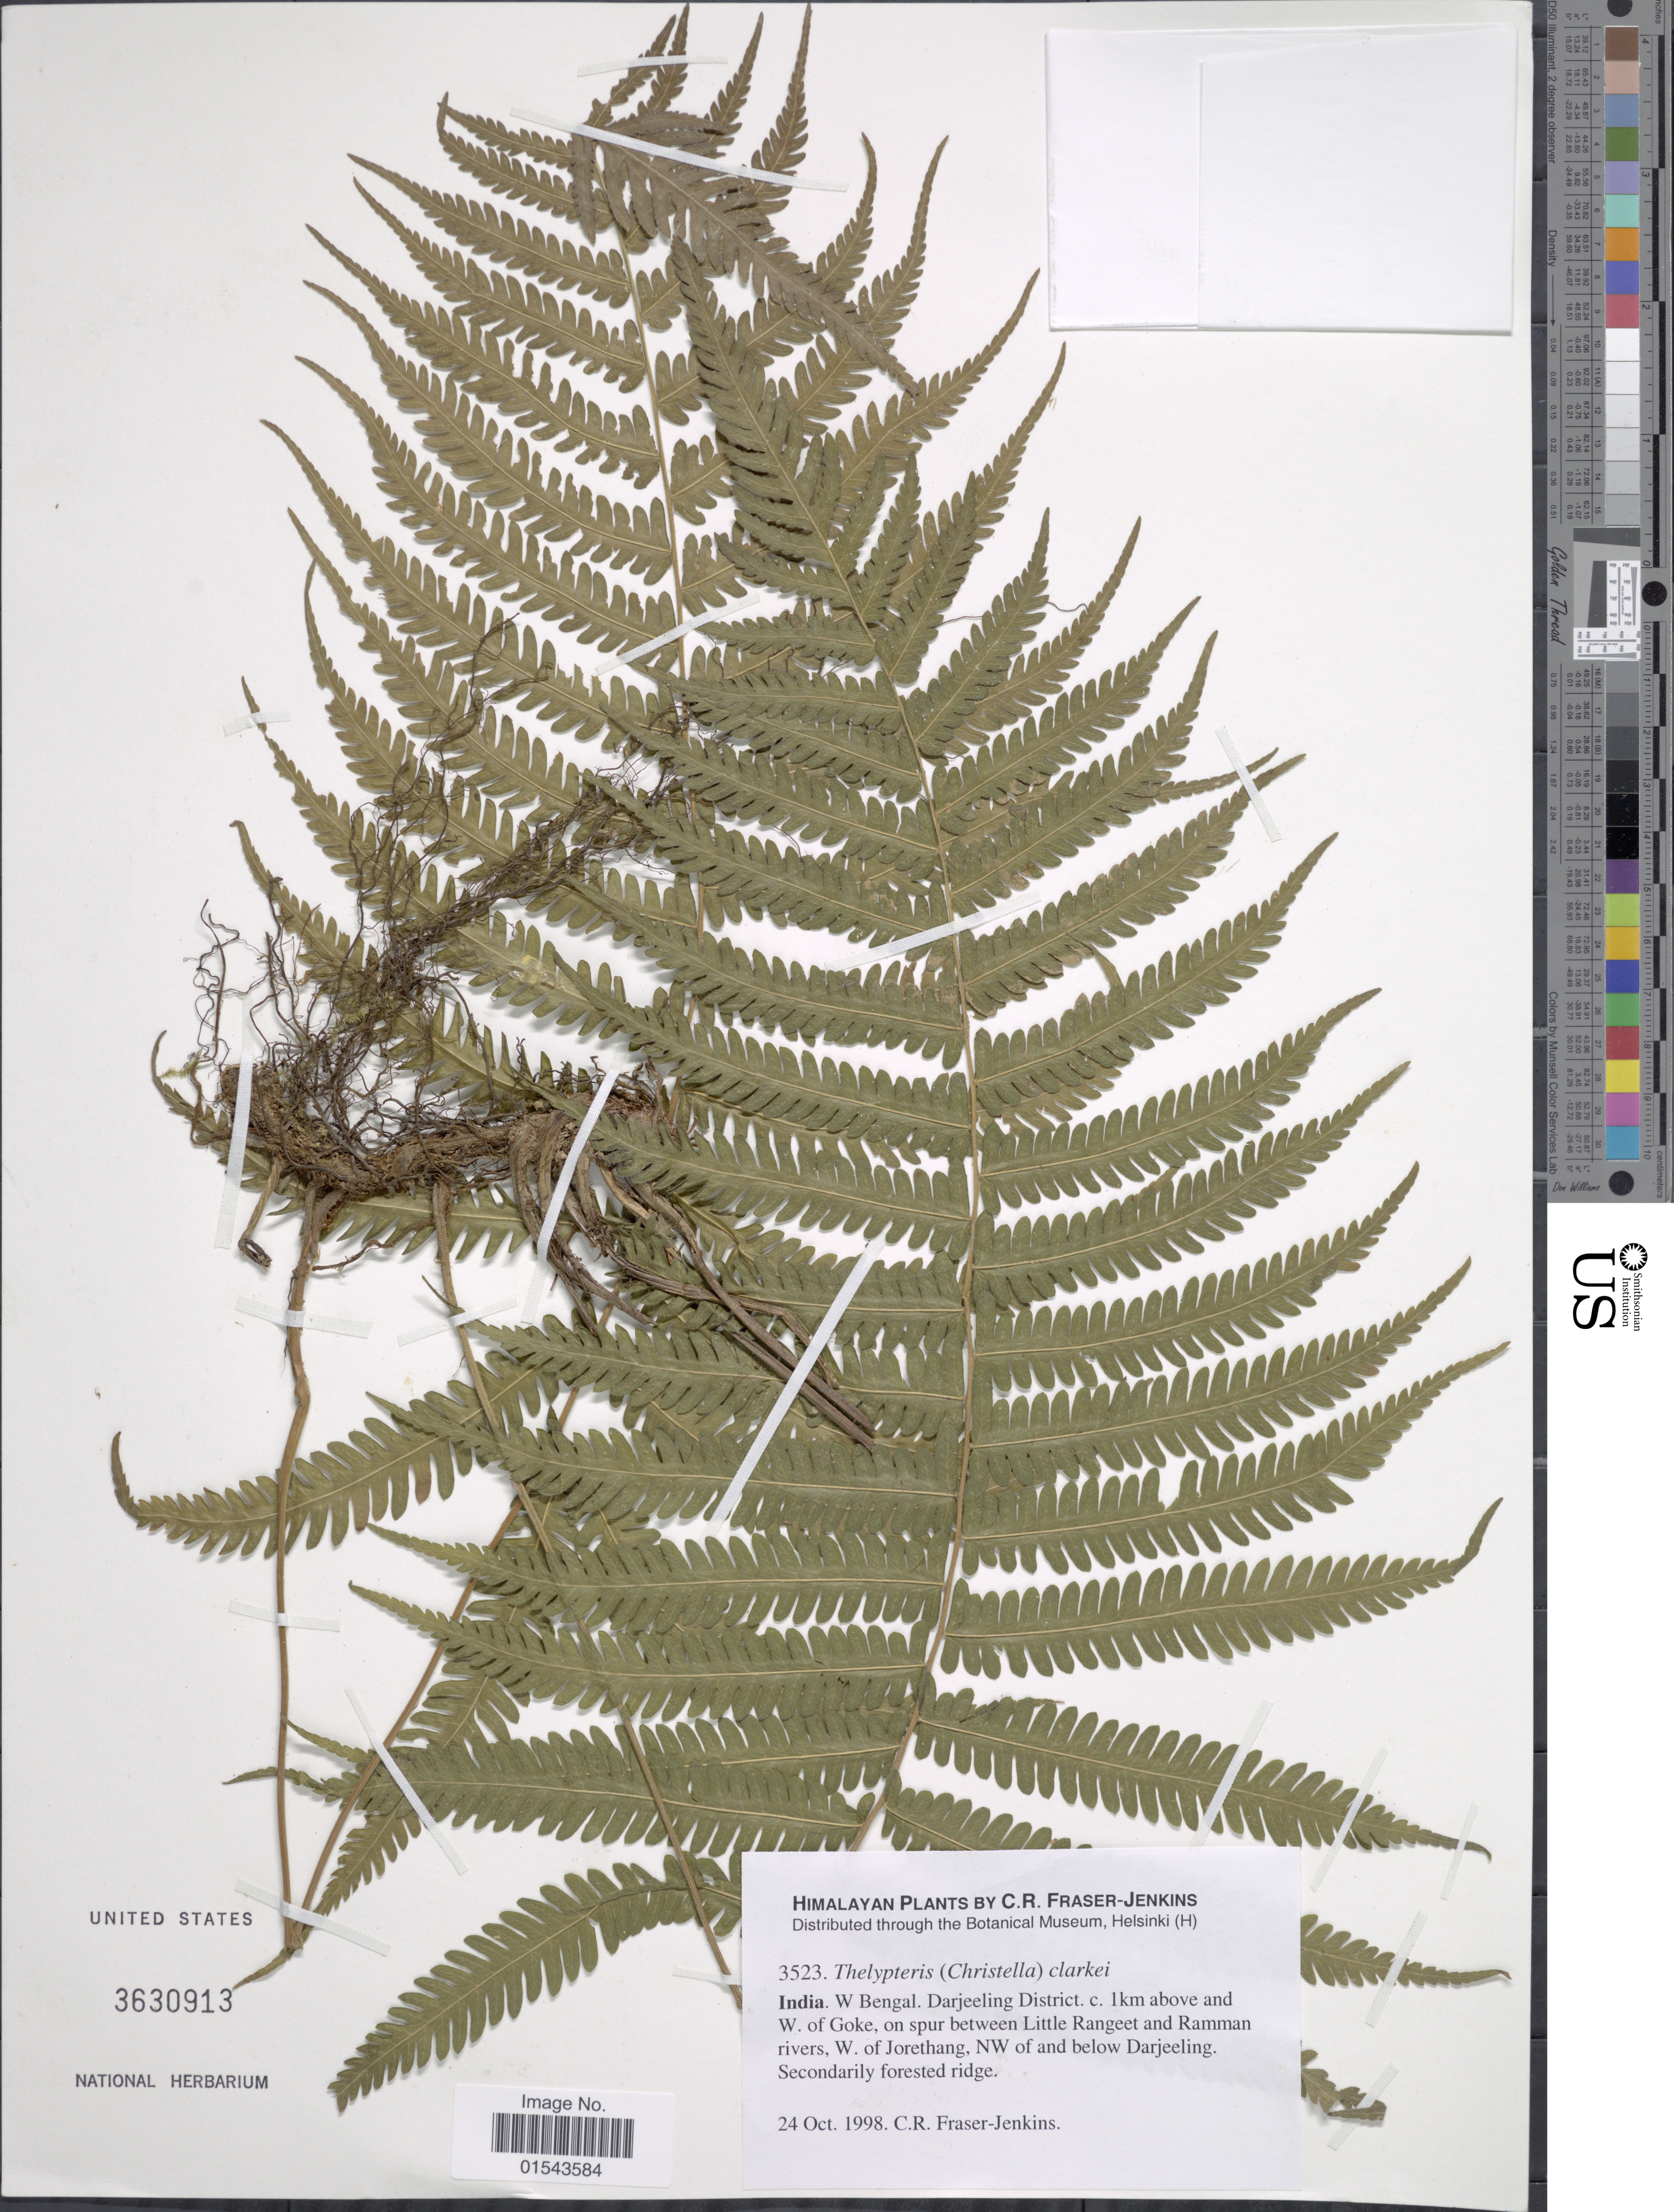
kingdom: Plantae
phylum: Tracheophyta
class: Polypodiopsida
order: Polypodiales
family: Thelypteridaceae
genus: Christella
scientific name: Christella clarkei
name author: (Bedd.) Holttum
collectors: C. R. Fraser-Jenkins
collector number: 3523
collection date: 1998-10-24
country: India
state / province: West Bengal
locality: Himalaya, Darjeeling District, 1 km above and W. of Goke, on super between Little Rangeet and Ramman rivers, W. of Jorethang, NW of and below Darjeeling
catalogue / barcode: US 3630913